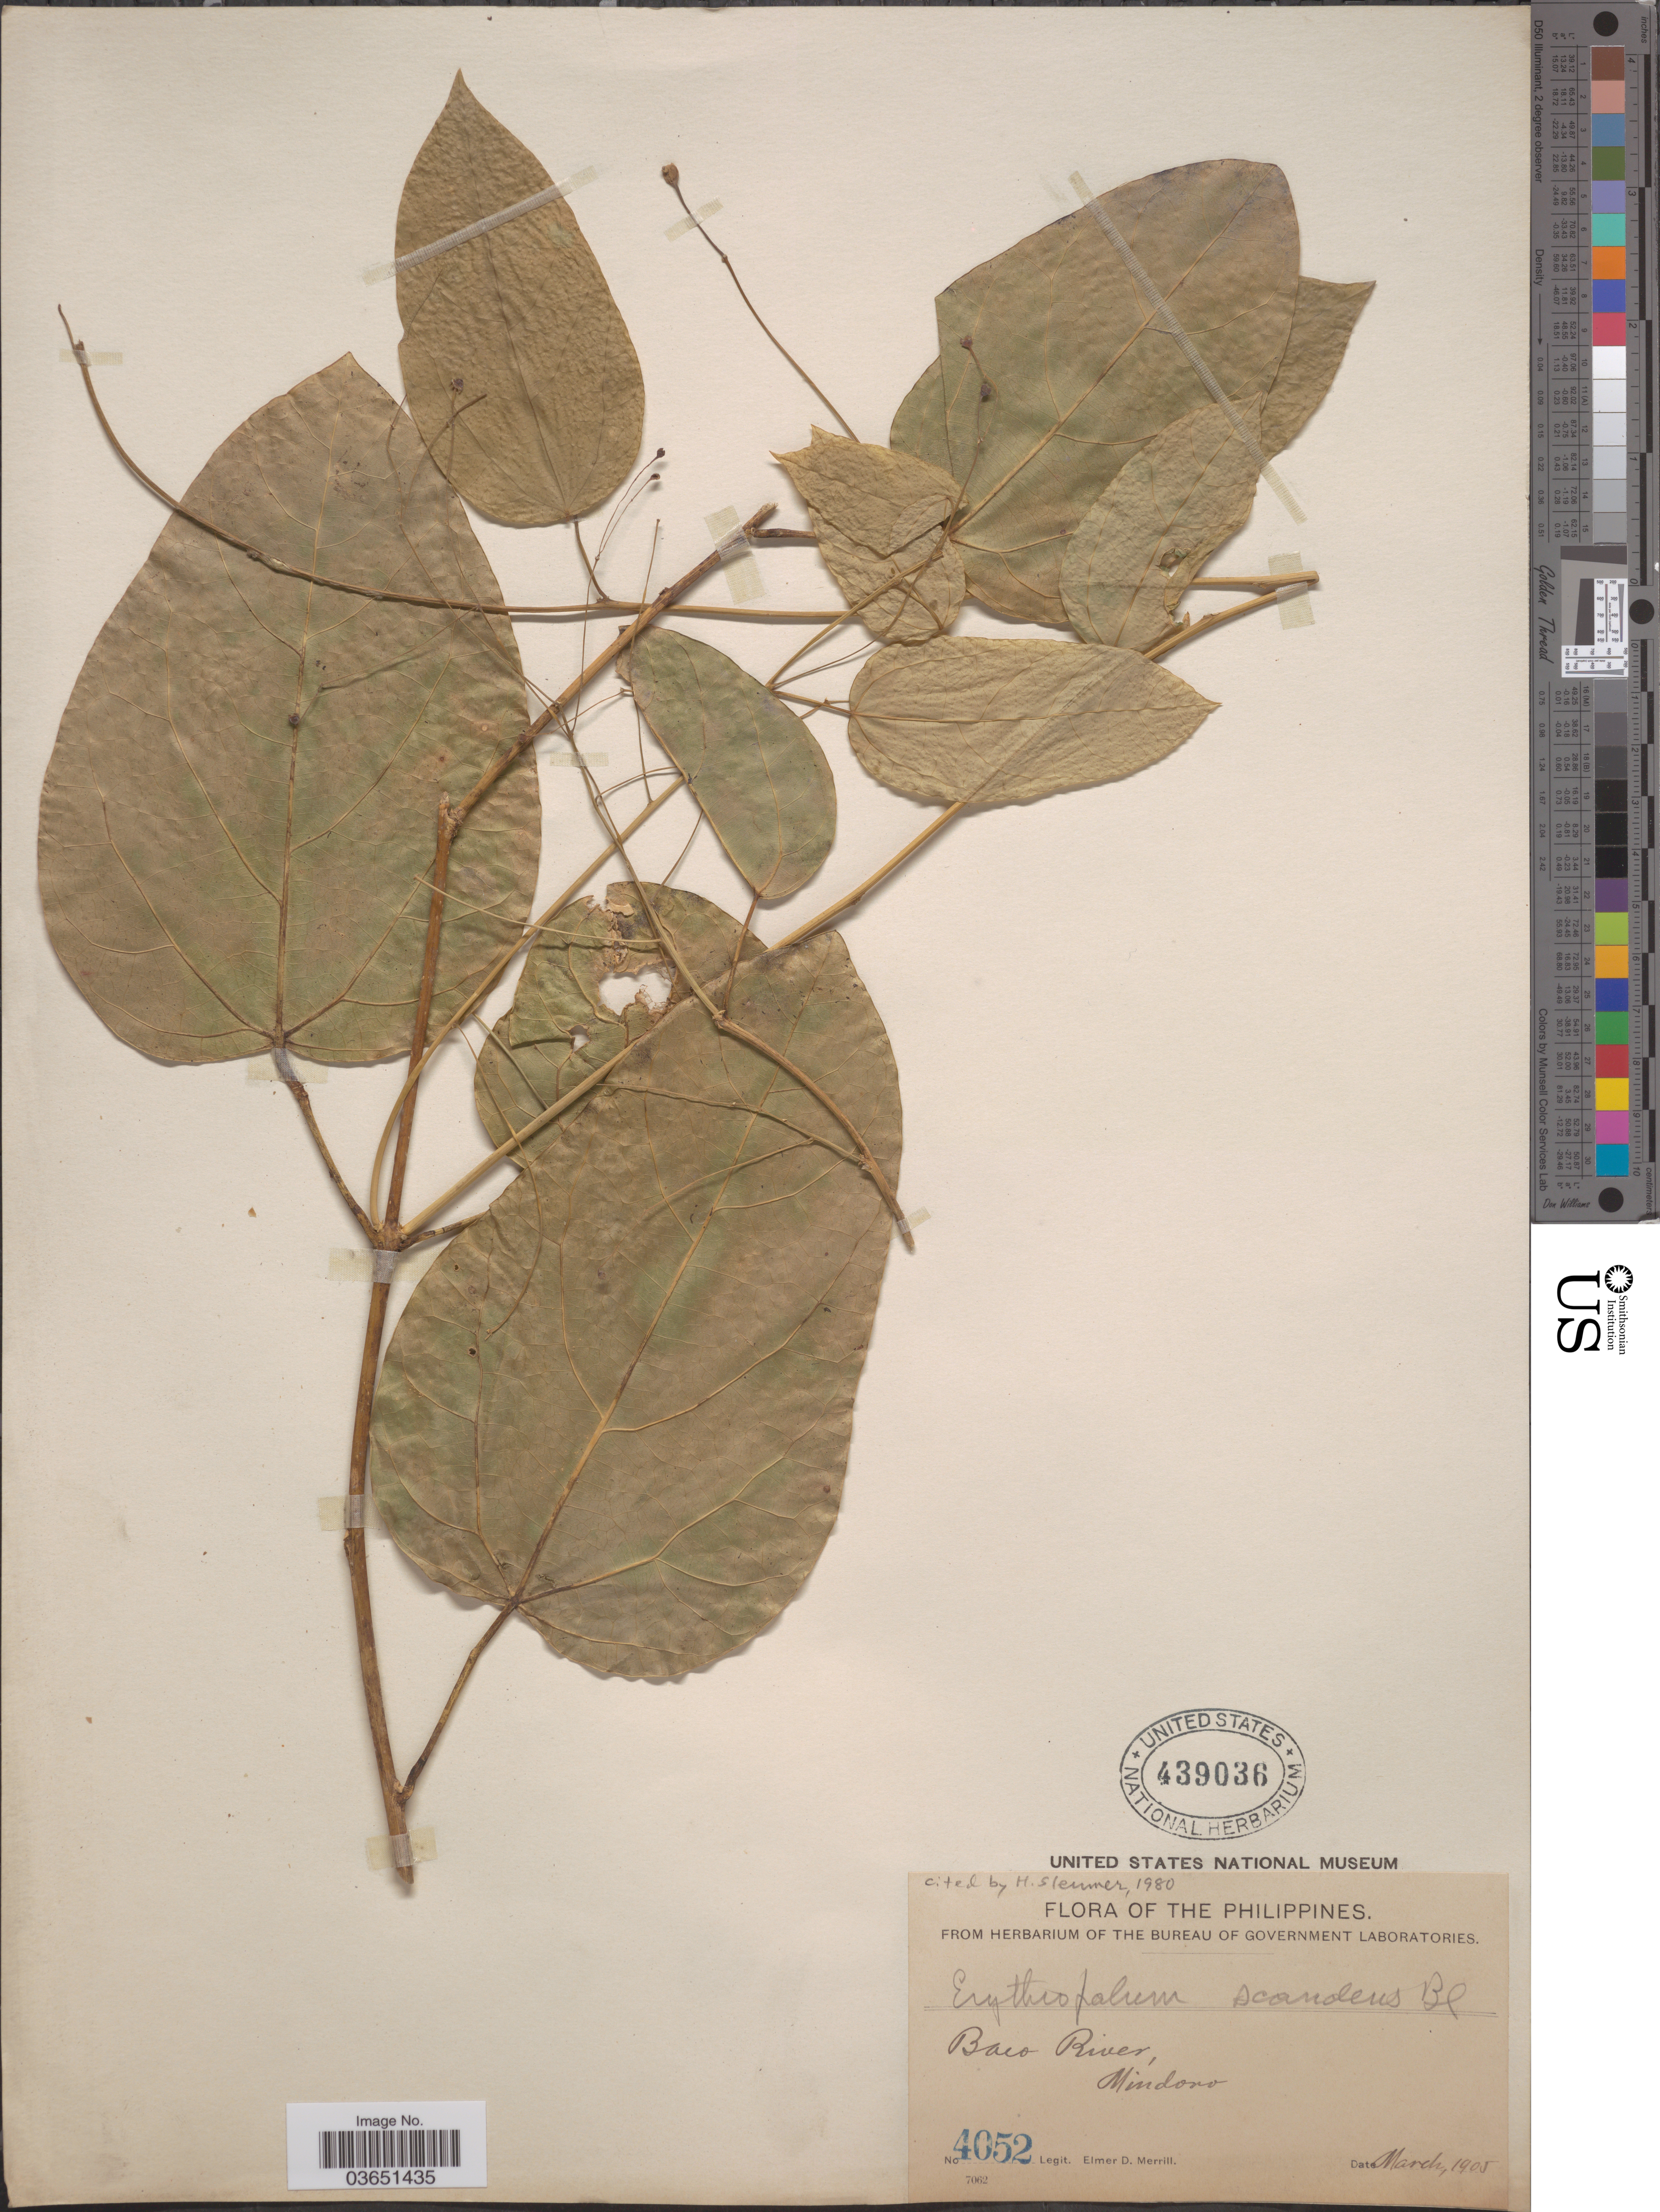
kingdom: Plantae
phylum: Tracheophyta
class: Magnoliopsida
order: Santalales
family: Erythropalaceae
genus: Erythropalum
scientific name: Erythropalum scandens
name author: Blume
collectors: E. D. Merrill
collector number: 4052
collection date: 1905-03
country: Philippines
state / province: Mimaropa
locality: Baco River, Mindoro.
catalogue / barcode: US 439036